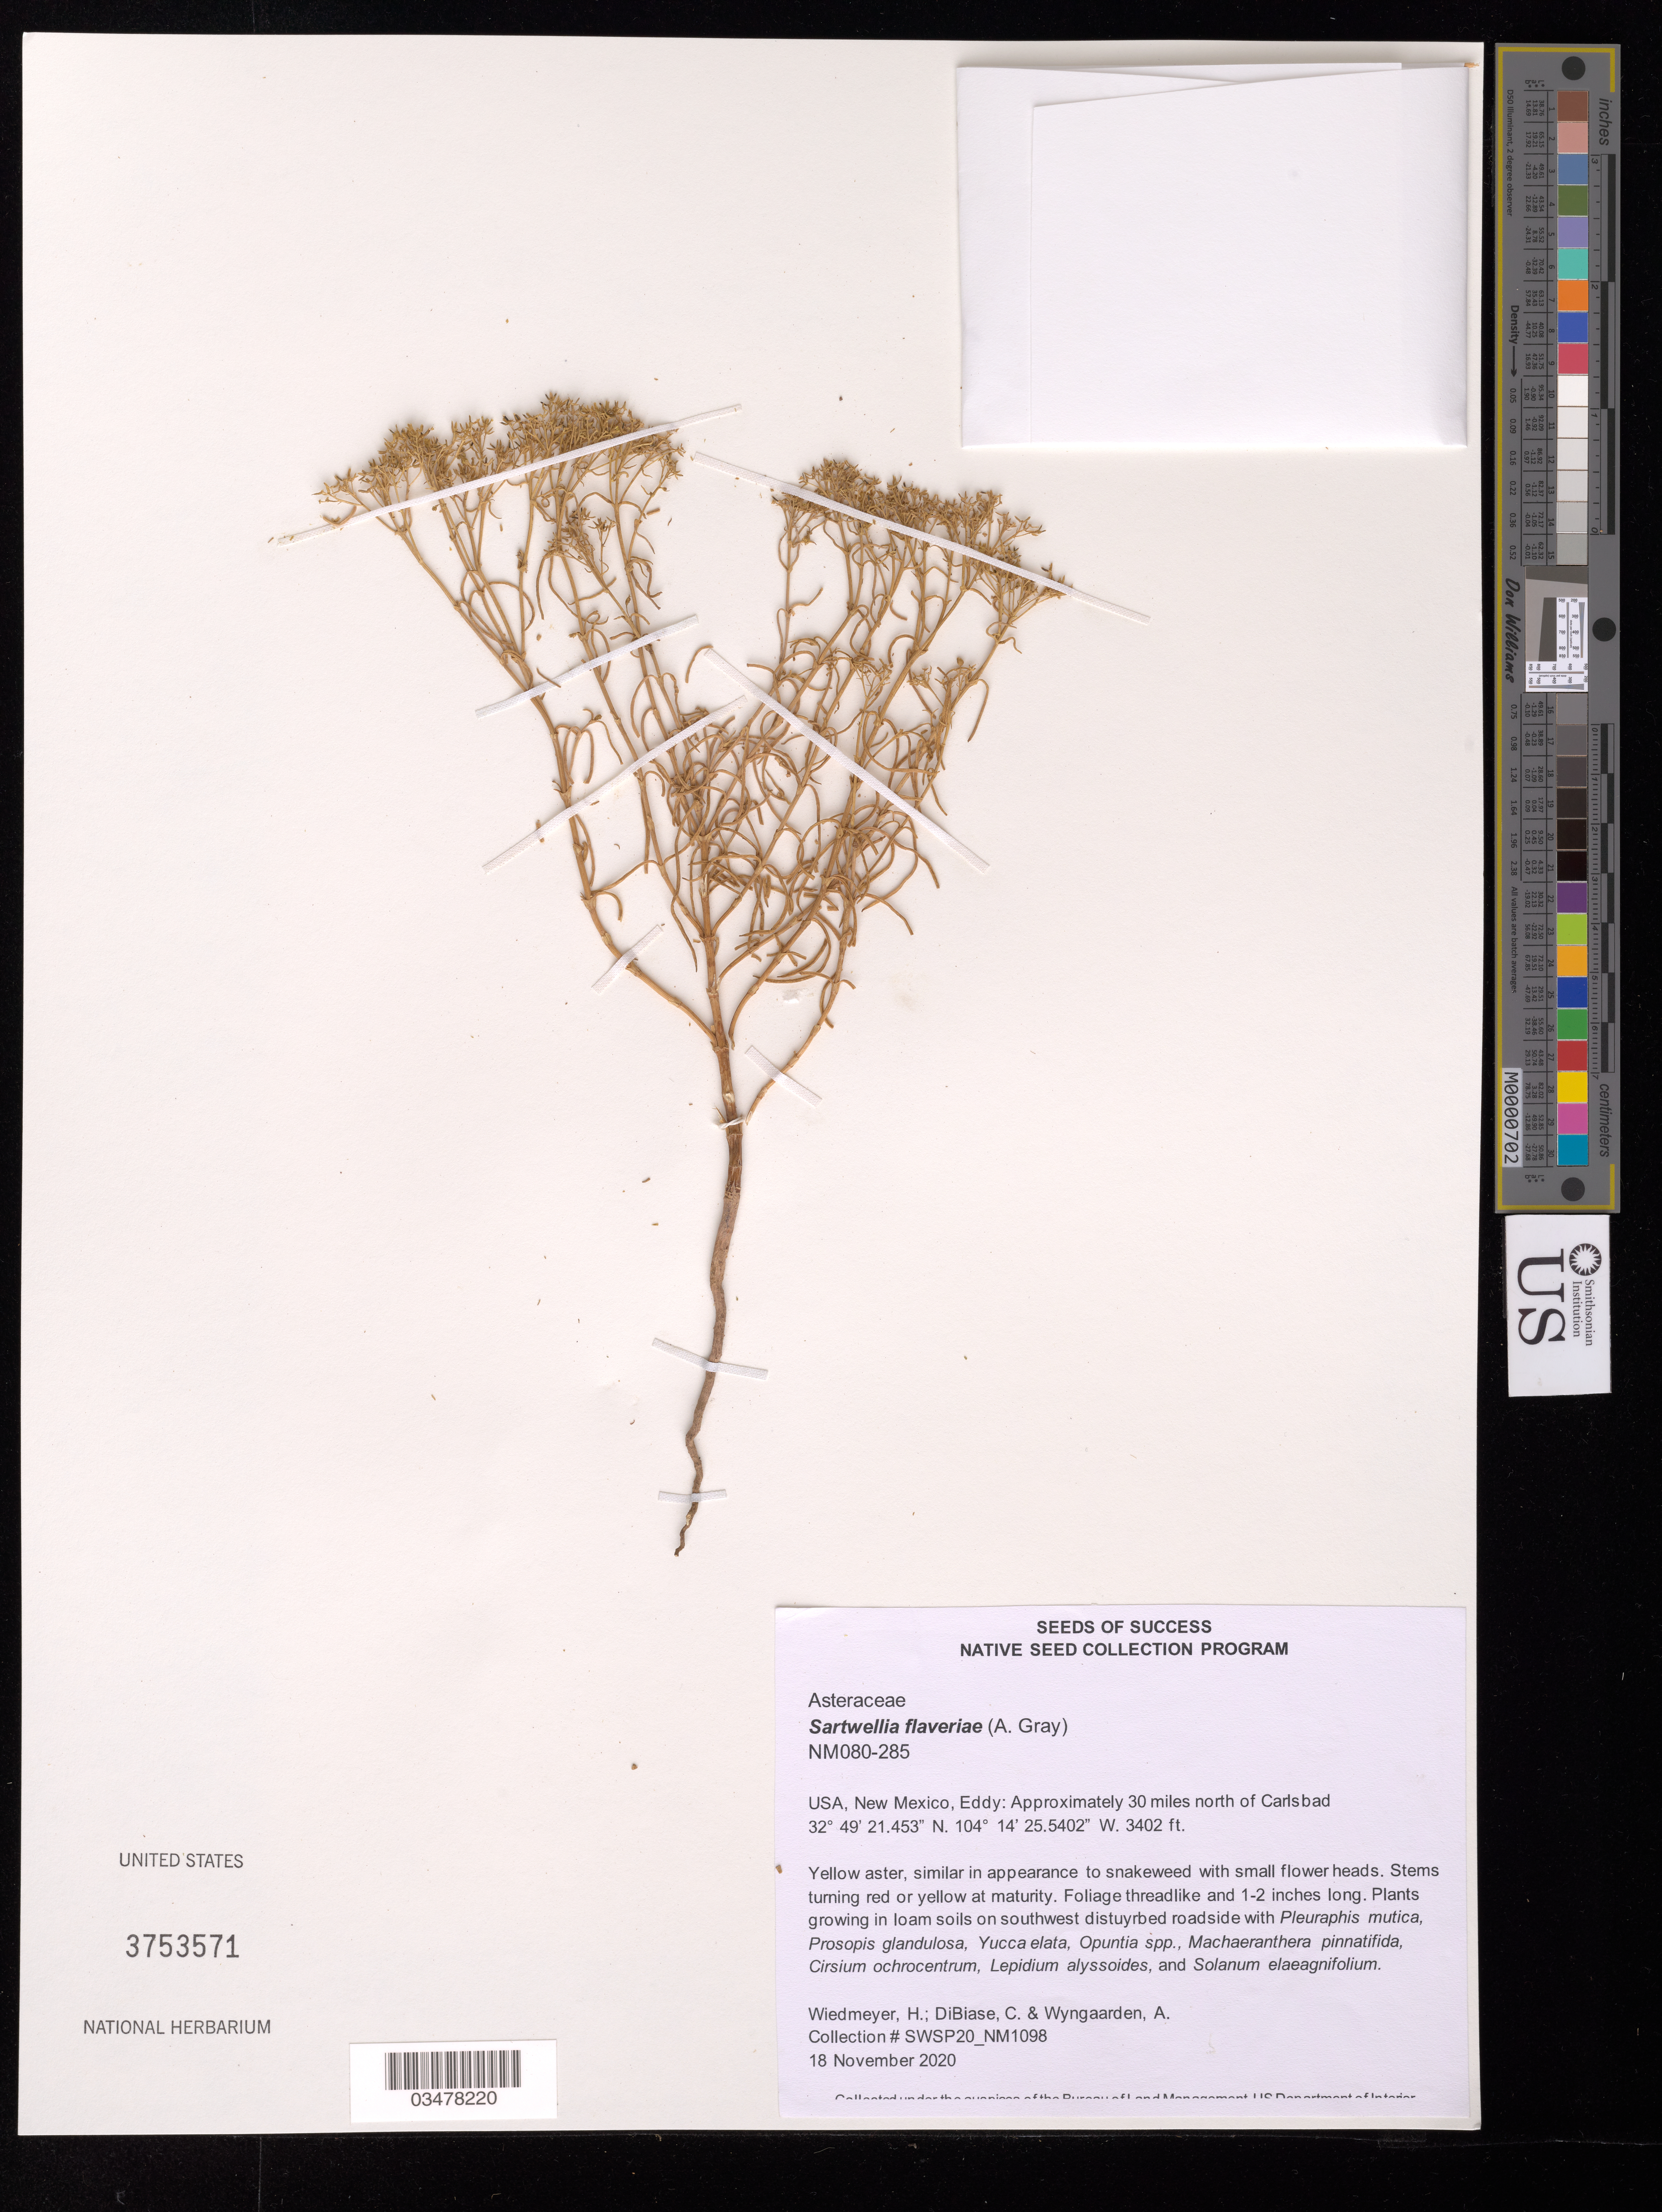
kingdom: Plantae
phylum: Tracheophyta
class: Magnoliopsida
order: Asterales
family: Asteraceae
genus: Sartwellia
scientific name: Sartwellia flaveriae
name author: A. Gray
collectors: H. Wiedmeyer, C. DiBiase & A. Wyngaarden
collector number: NM080-285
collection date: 2020-11-18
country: United States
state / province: New Mexico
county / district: Eddy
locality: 30 mi. N of Carlsbad.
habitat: Loam soils. With Opuntia sp, Yucca elata, Prosopis glandulosa, etc.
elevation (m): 1037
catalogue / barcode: US 3753571